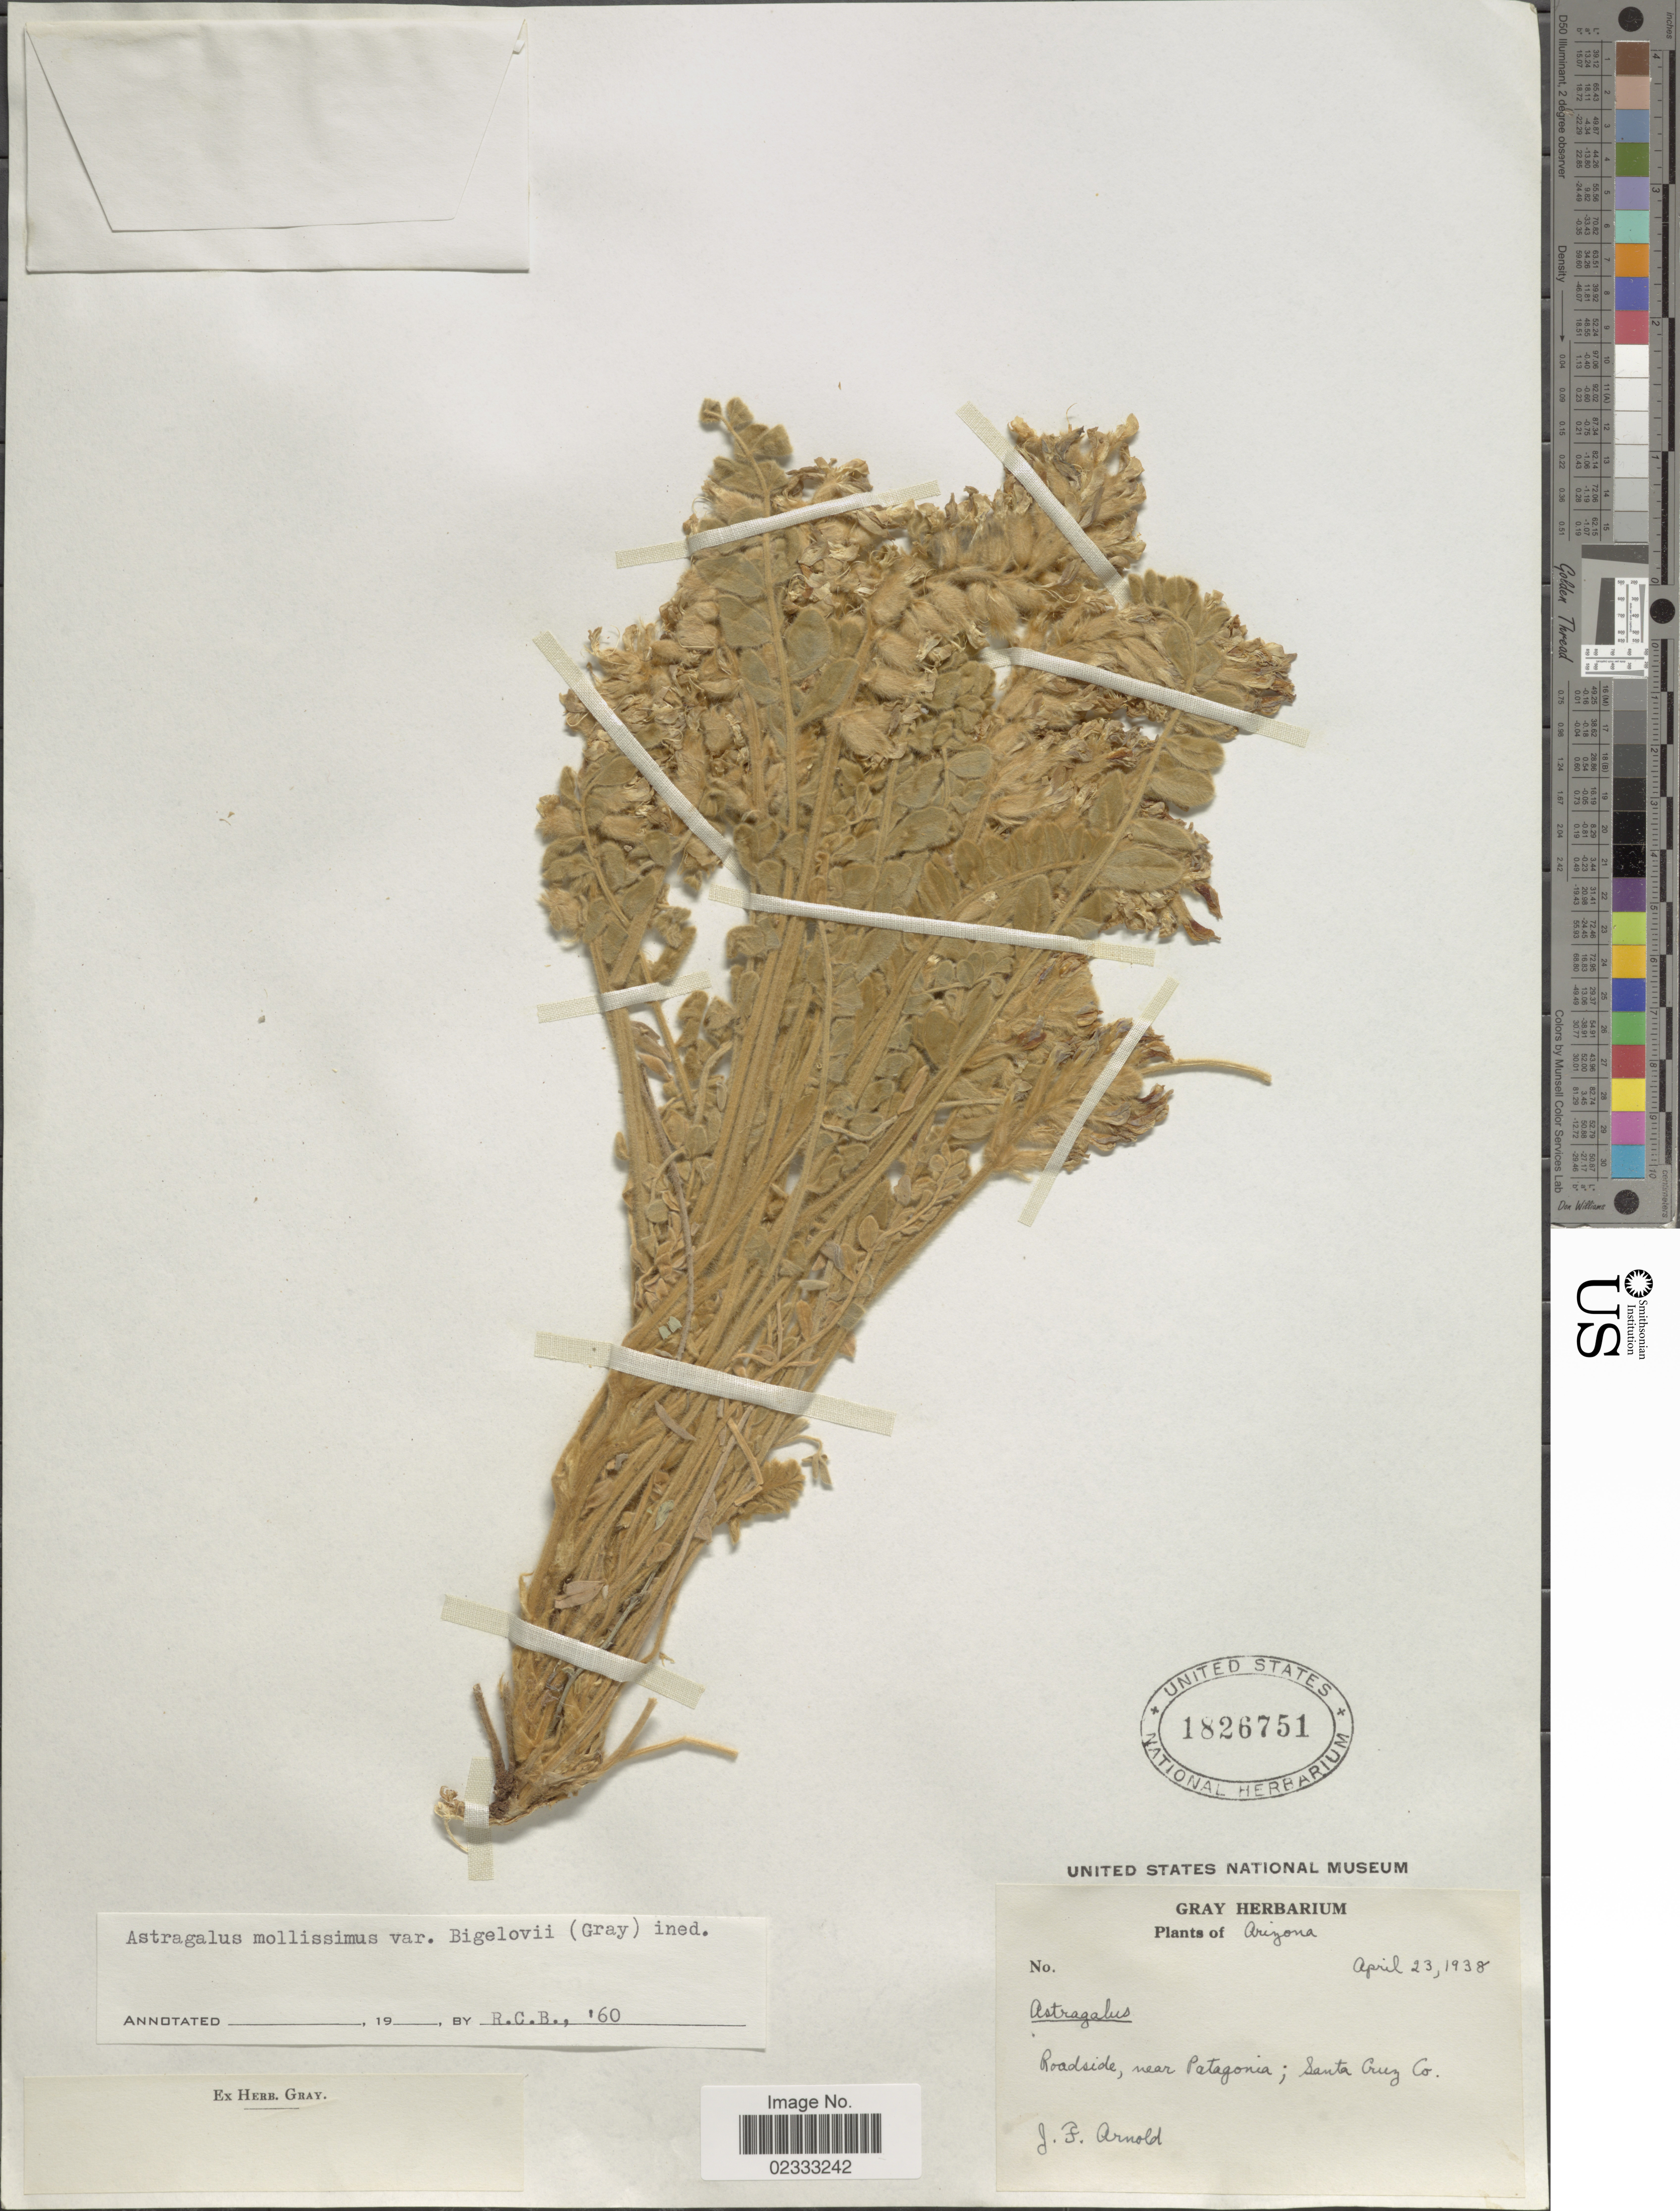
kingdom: Plantae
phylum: Tracheophyta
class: Magnoliopsida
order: Fabales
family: Fabaceae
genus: Astragalus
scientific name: Astragalus mollissimus var. bigelovii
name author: (A. Gray) Barneby ex B.L. Turner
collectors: J. F. Arnold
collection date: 1938-04-23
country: United States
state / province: Arizona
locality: Arizona. Roadside, near Patagonia. Santa Cruz Co.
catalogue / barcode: US 1826751